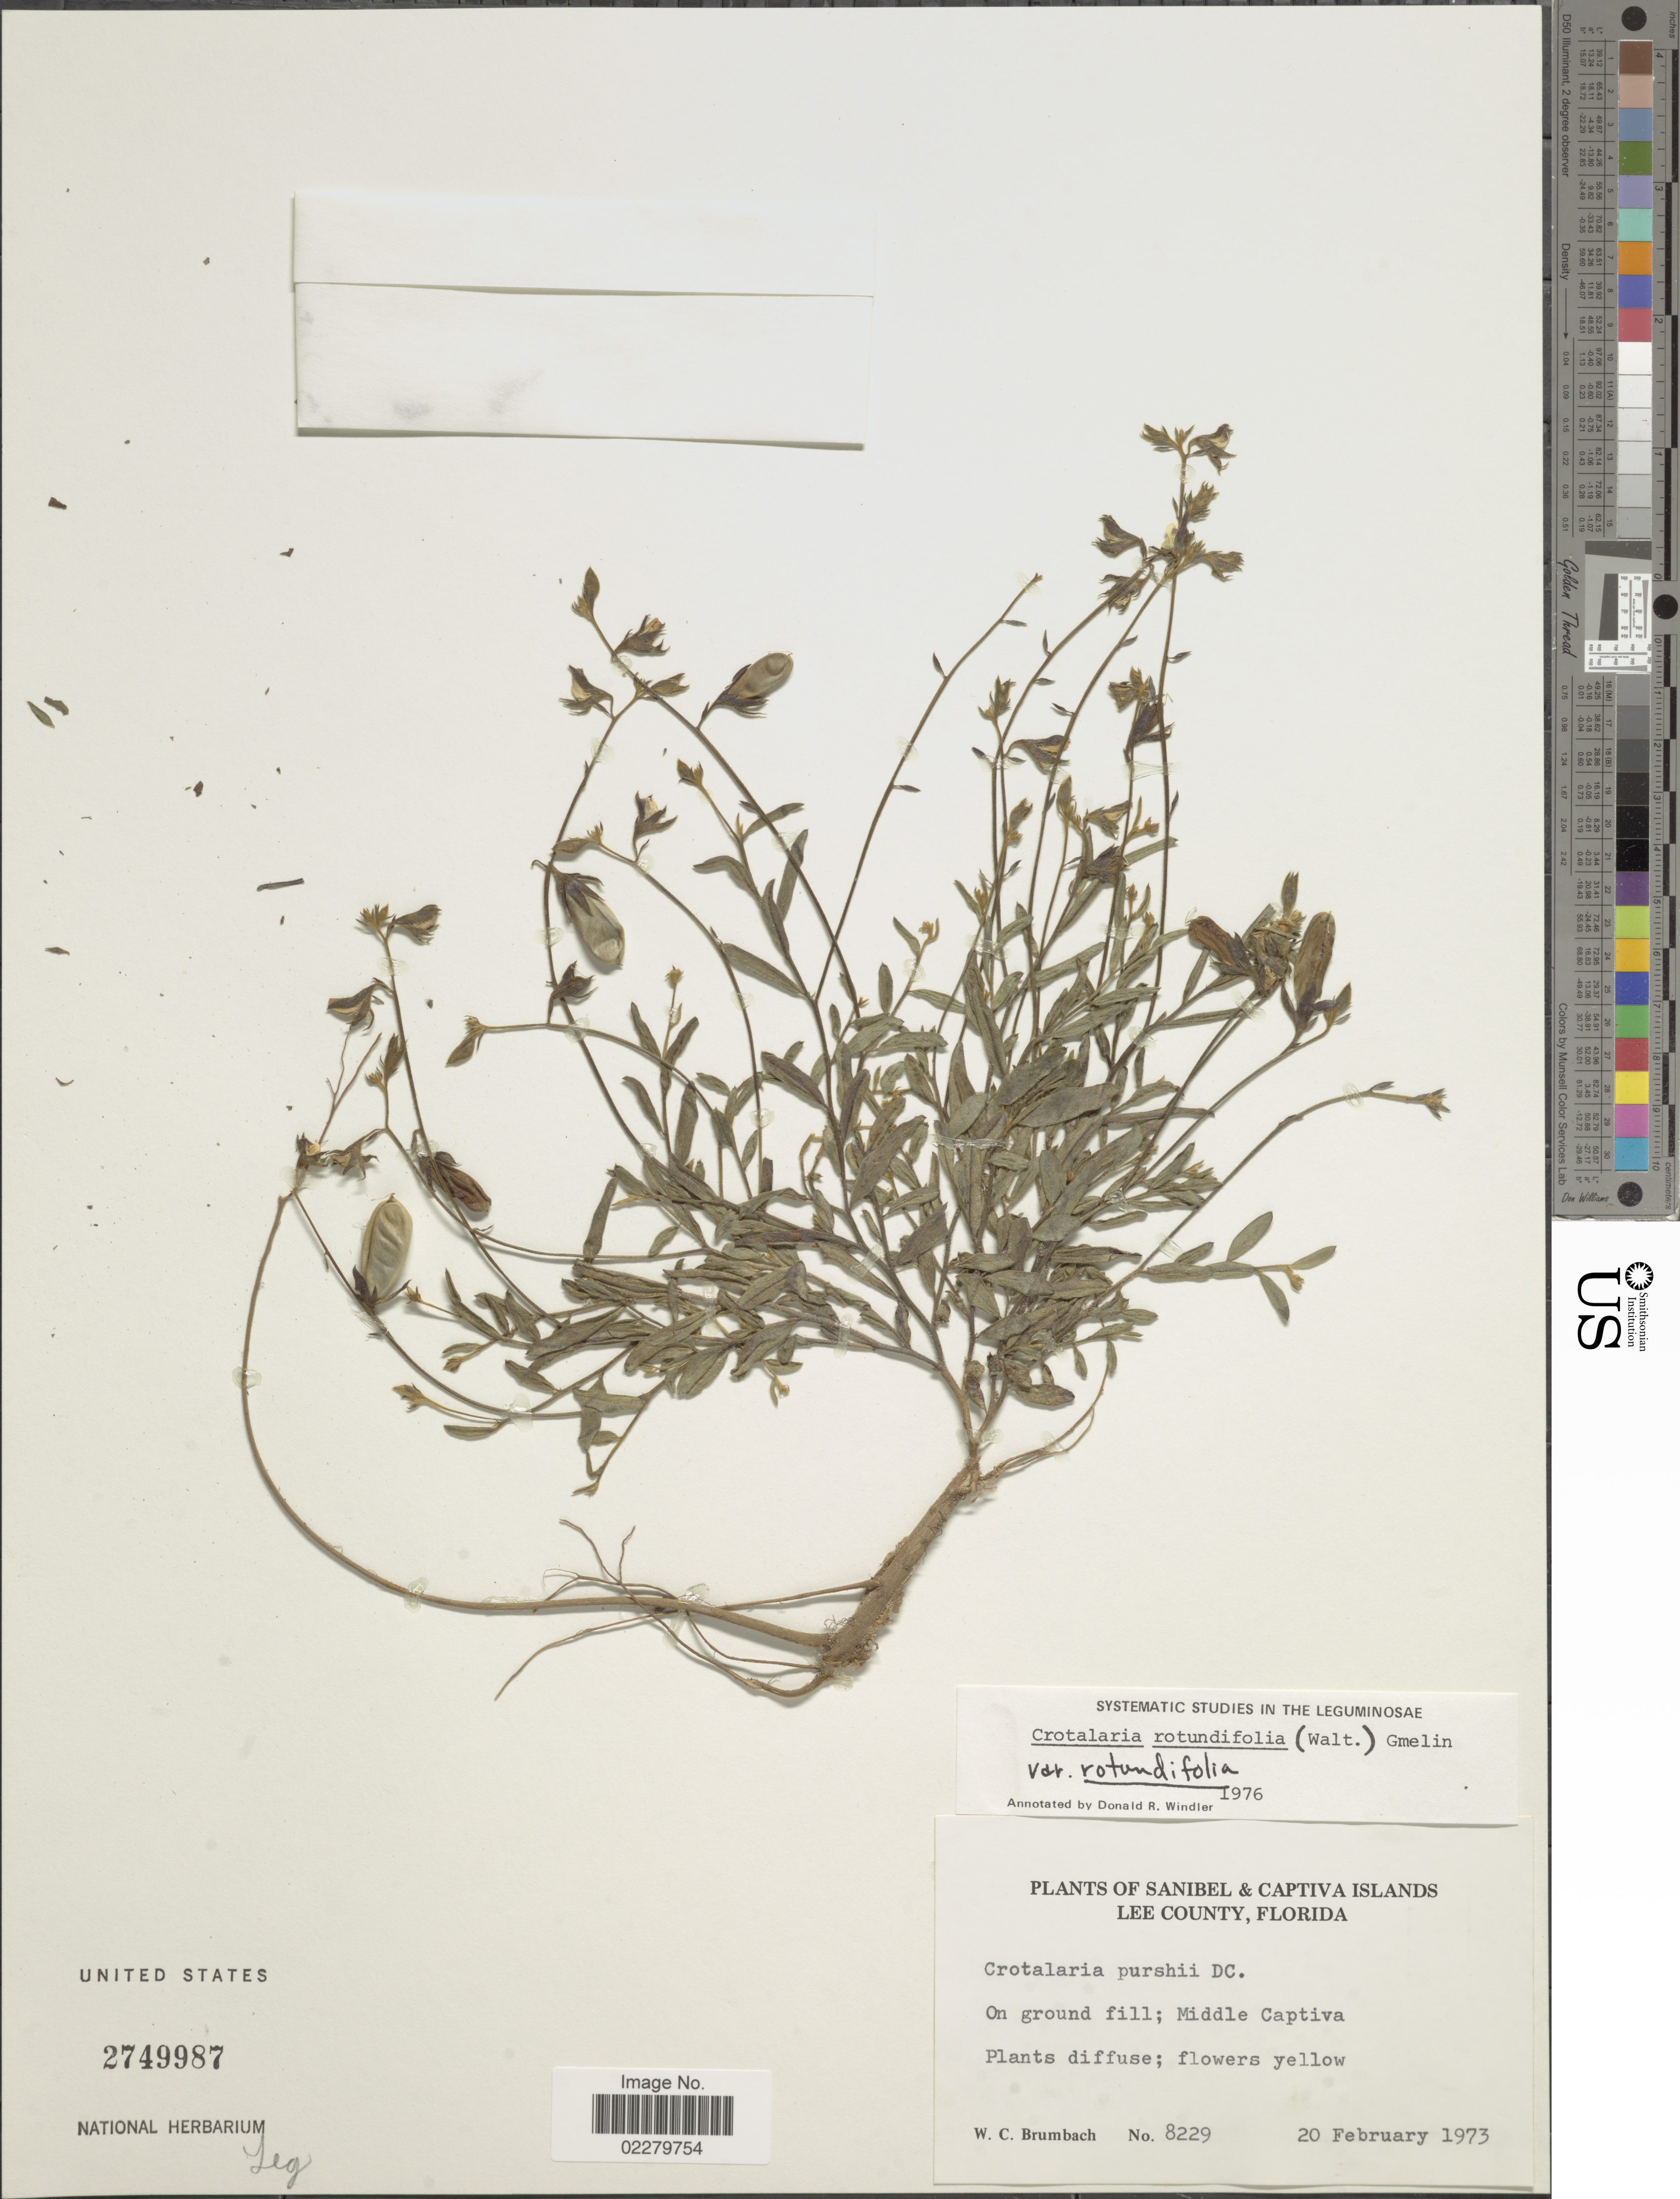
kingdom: Plantae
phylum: Tracheophyta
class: Magnoliopsida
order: Fabales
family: Fabaceae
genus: Crotalaria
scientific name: Crotalaria rotundifolia var. rotundifolia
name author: (Walter) J.F. Gmel.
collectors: W. C. Brumbach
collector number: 8229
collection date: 1973-02-20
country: United States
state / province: Florida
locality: Sanibel & Captiva Islands. Lee County, Florida. On ground fill; Middle Captiva.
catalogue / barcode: US 2749987